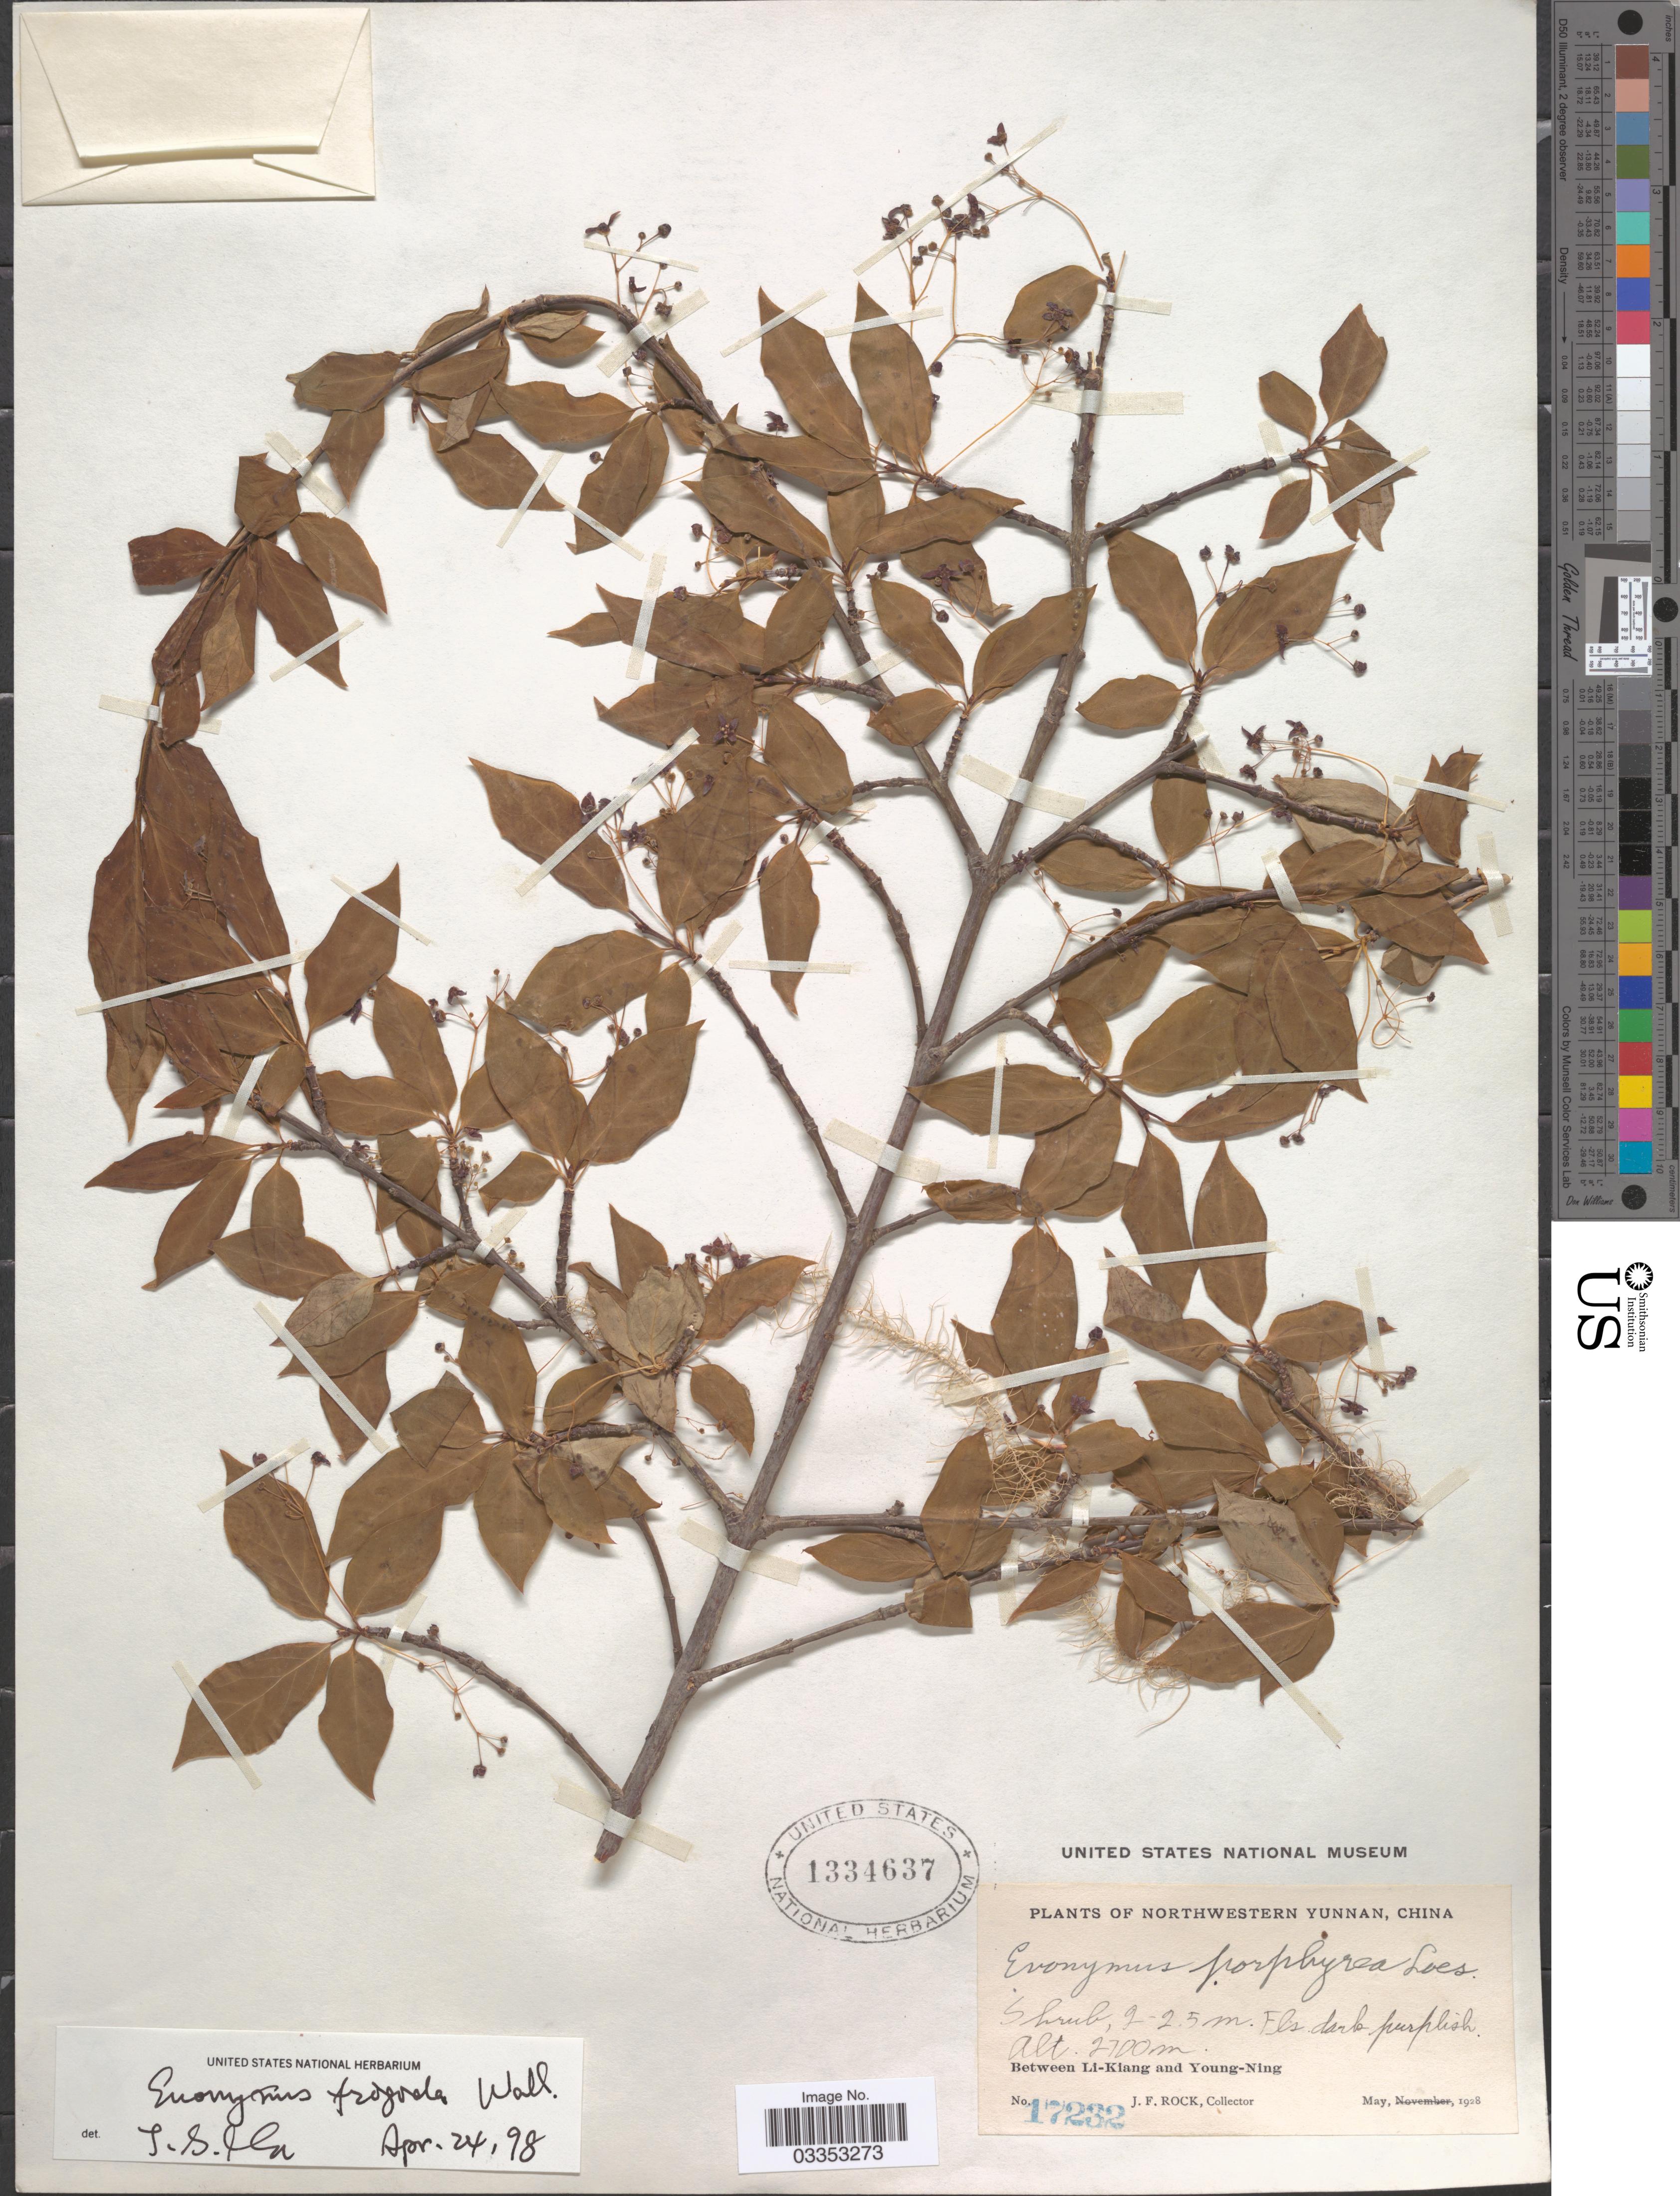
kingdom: Plantae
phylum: Tracheophyta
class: Magnoliopsida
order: Celastrales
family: Celastraceae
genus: Euonymus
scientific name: Euonymus frigidus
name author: Wall.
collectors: J. Rock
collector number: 17232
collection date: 1928-05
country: China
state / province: Yunnan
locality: Northwestern Yunnan. Between Li-Kiang and Young-Ning.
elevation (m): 2700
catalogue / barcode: US 1334637